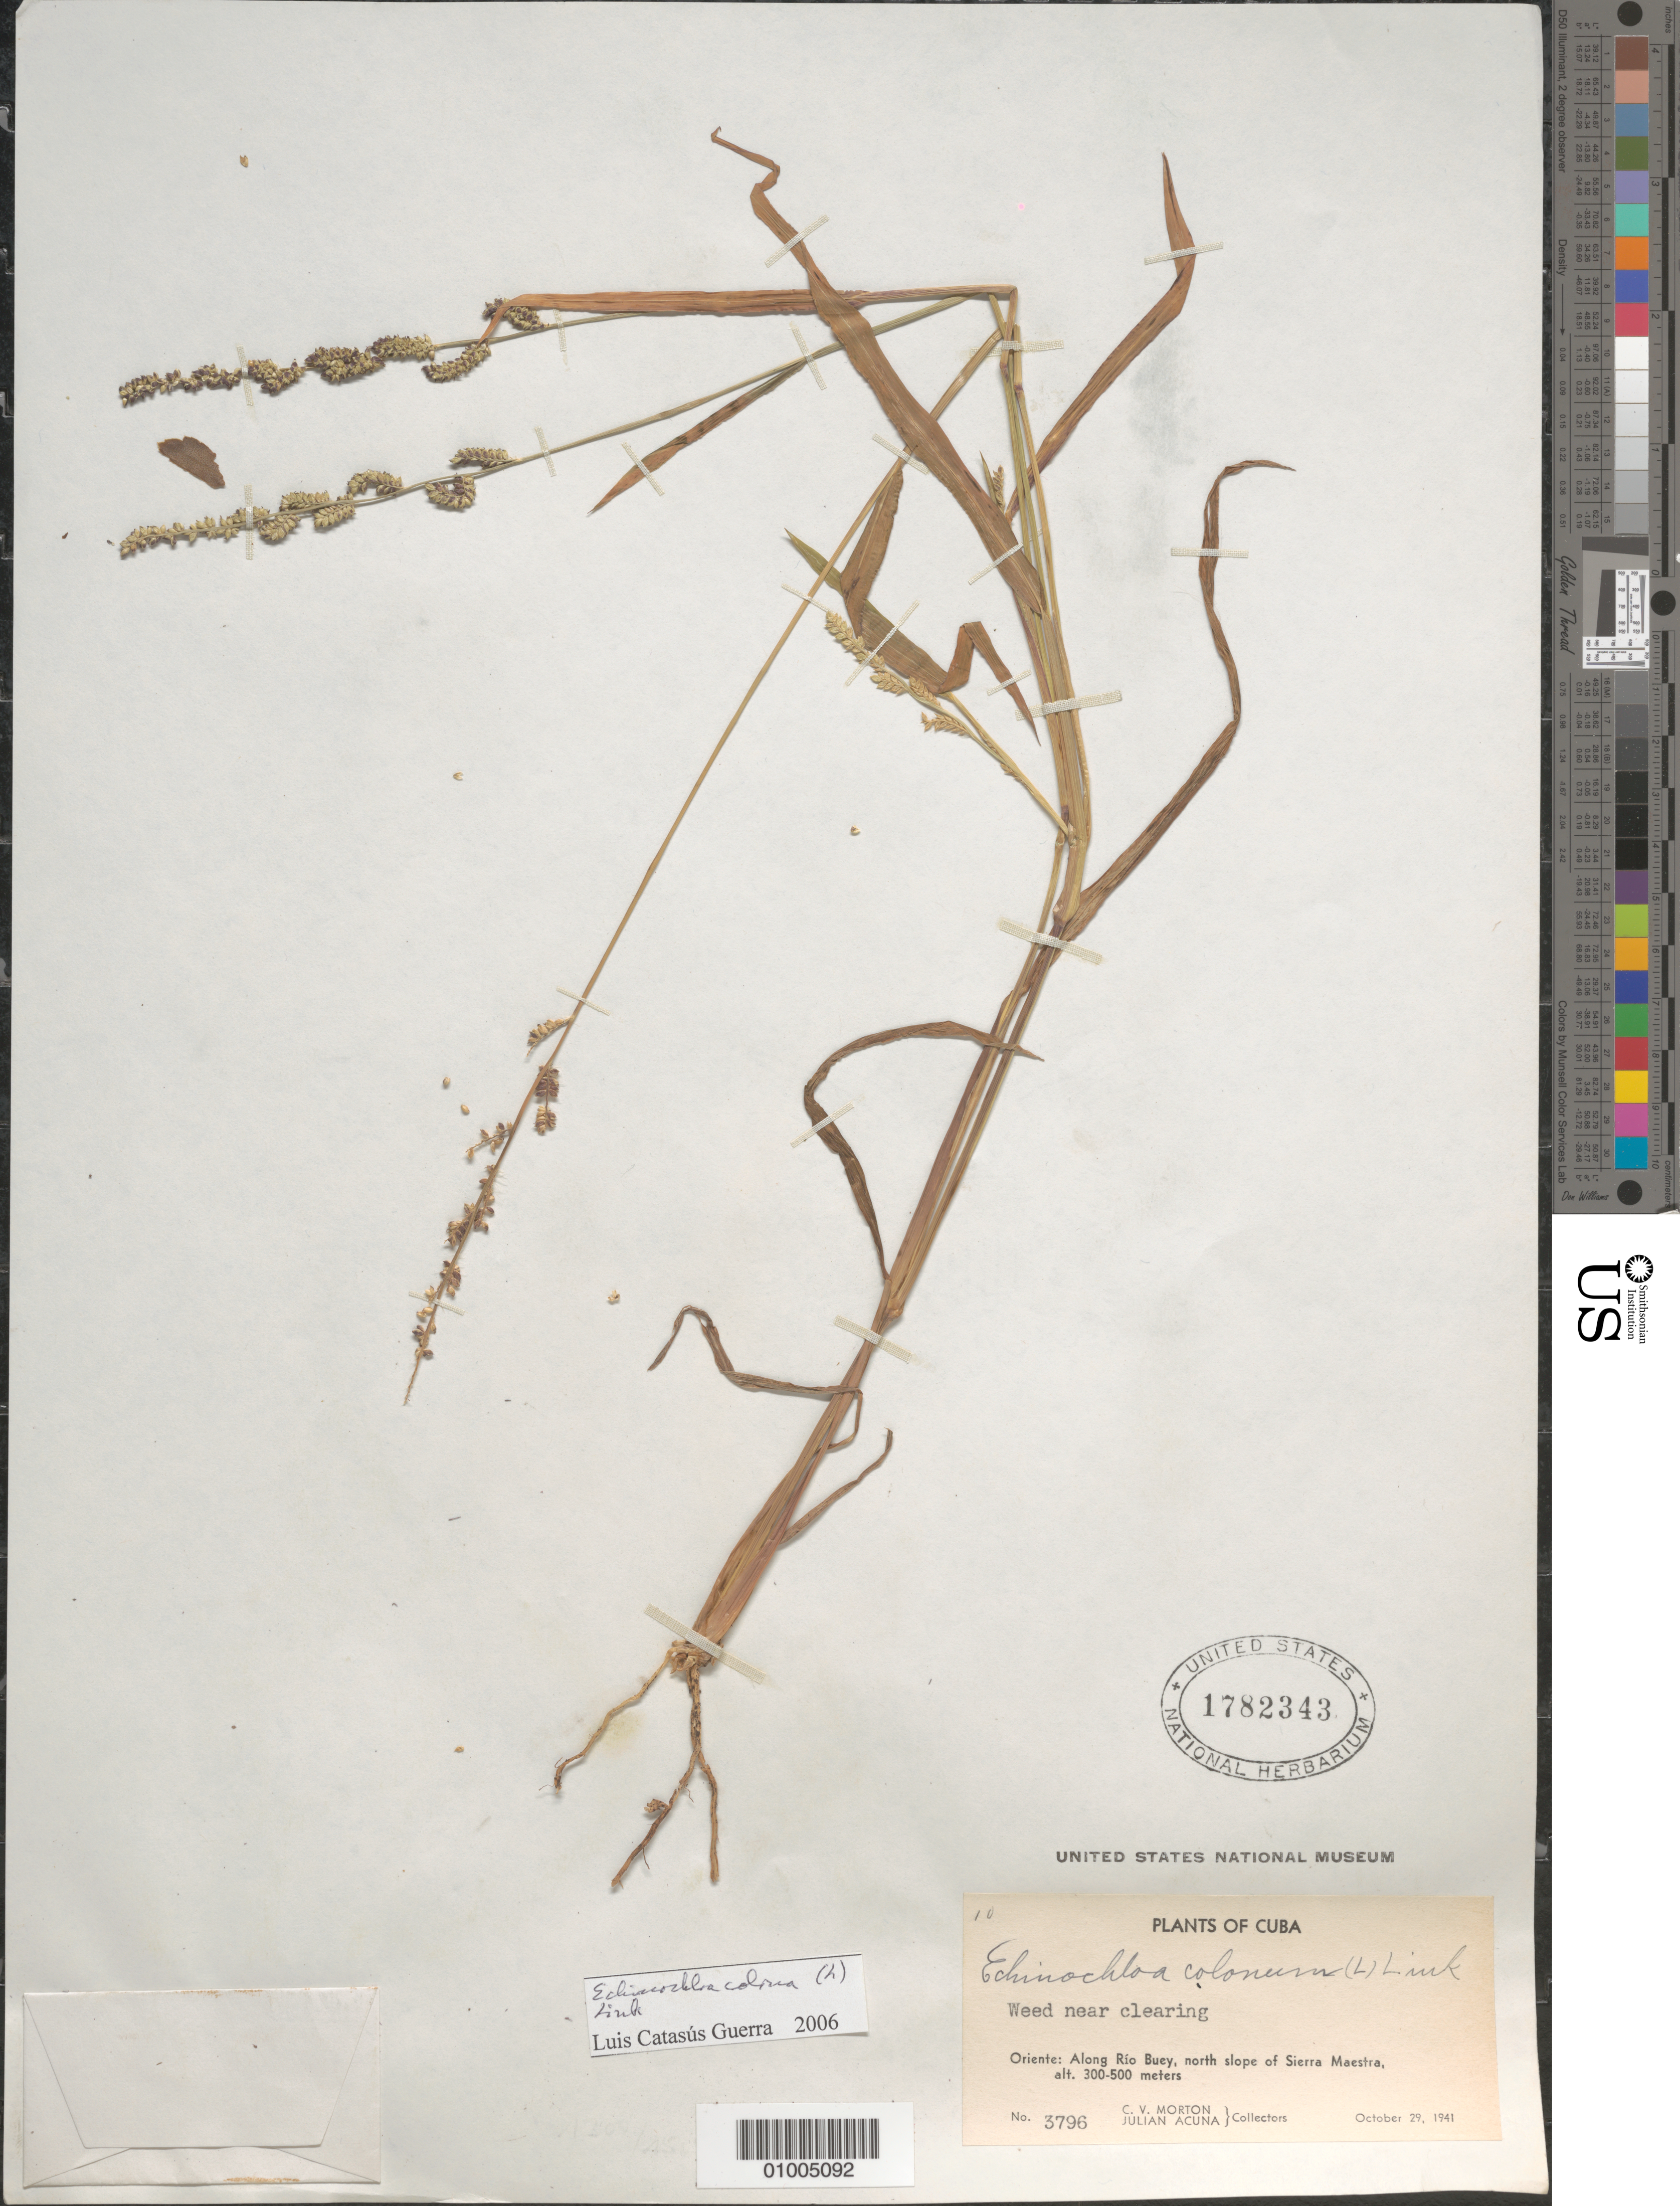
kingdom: Plantae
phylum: Tracheophyta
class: Liliopsida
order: Poales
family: Poaceae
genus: Echinochloa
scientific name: Echinochloa colona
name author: (L.) Link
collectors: C. V. Morton & J. Acuña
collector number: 3796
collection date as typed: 29 Oct 1941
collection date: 1941-10-29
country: Cuba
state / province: Granma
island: Cuba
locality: Along Rio Buey, N slope of Sierra Maestra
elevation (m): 300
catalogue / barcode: US 1782343